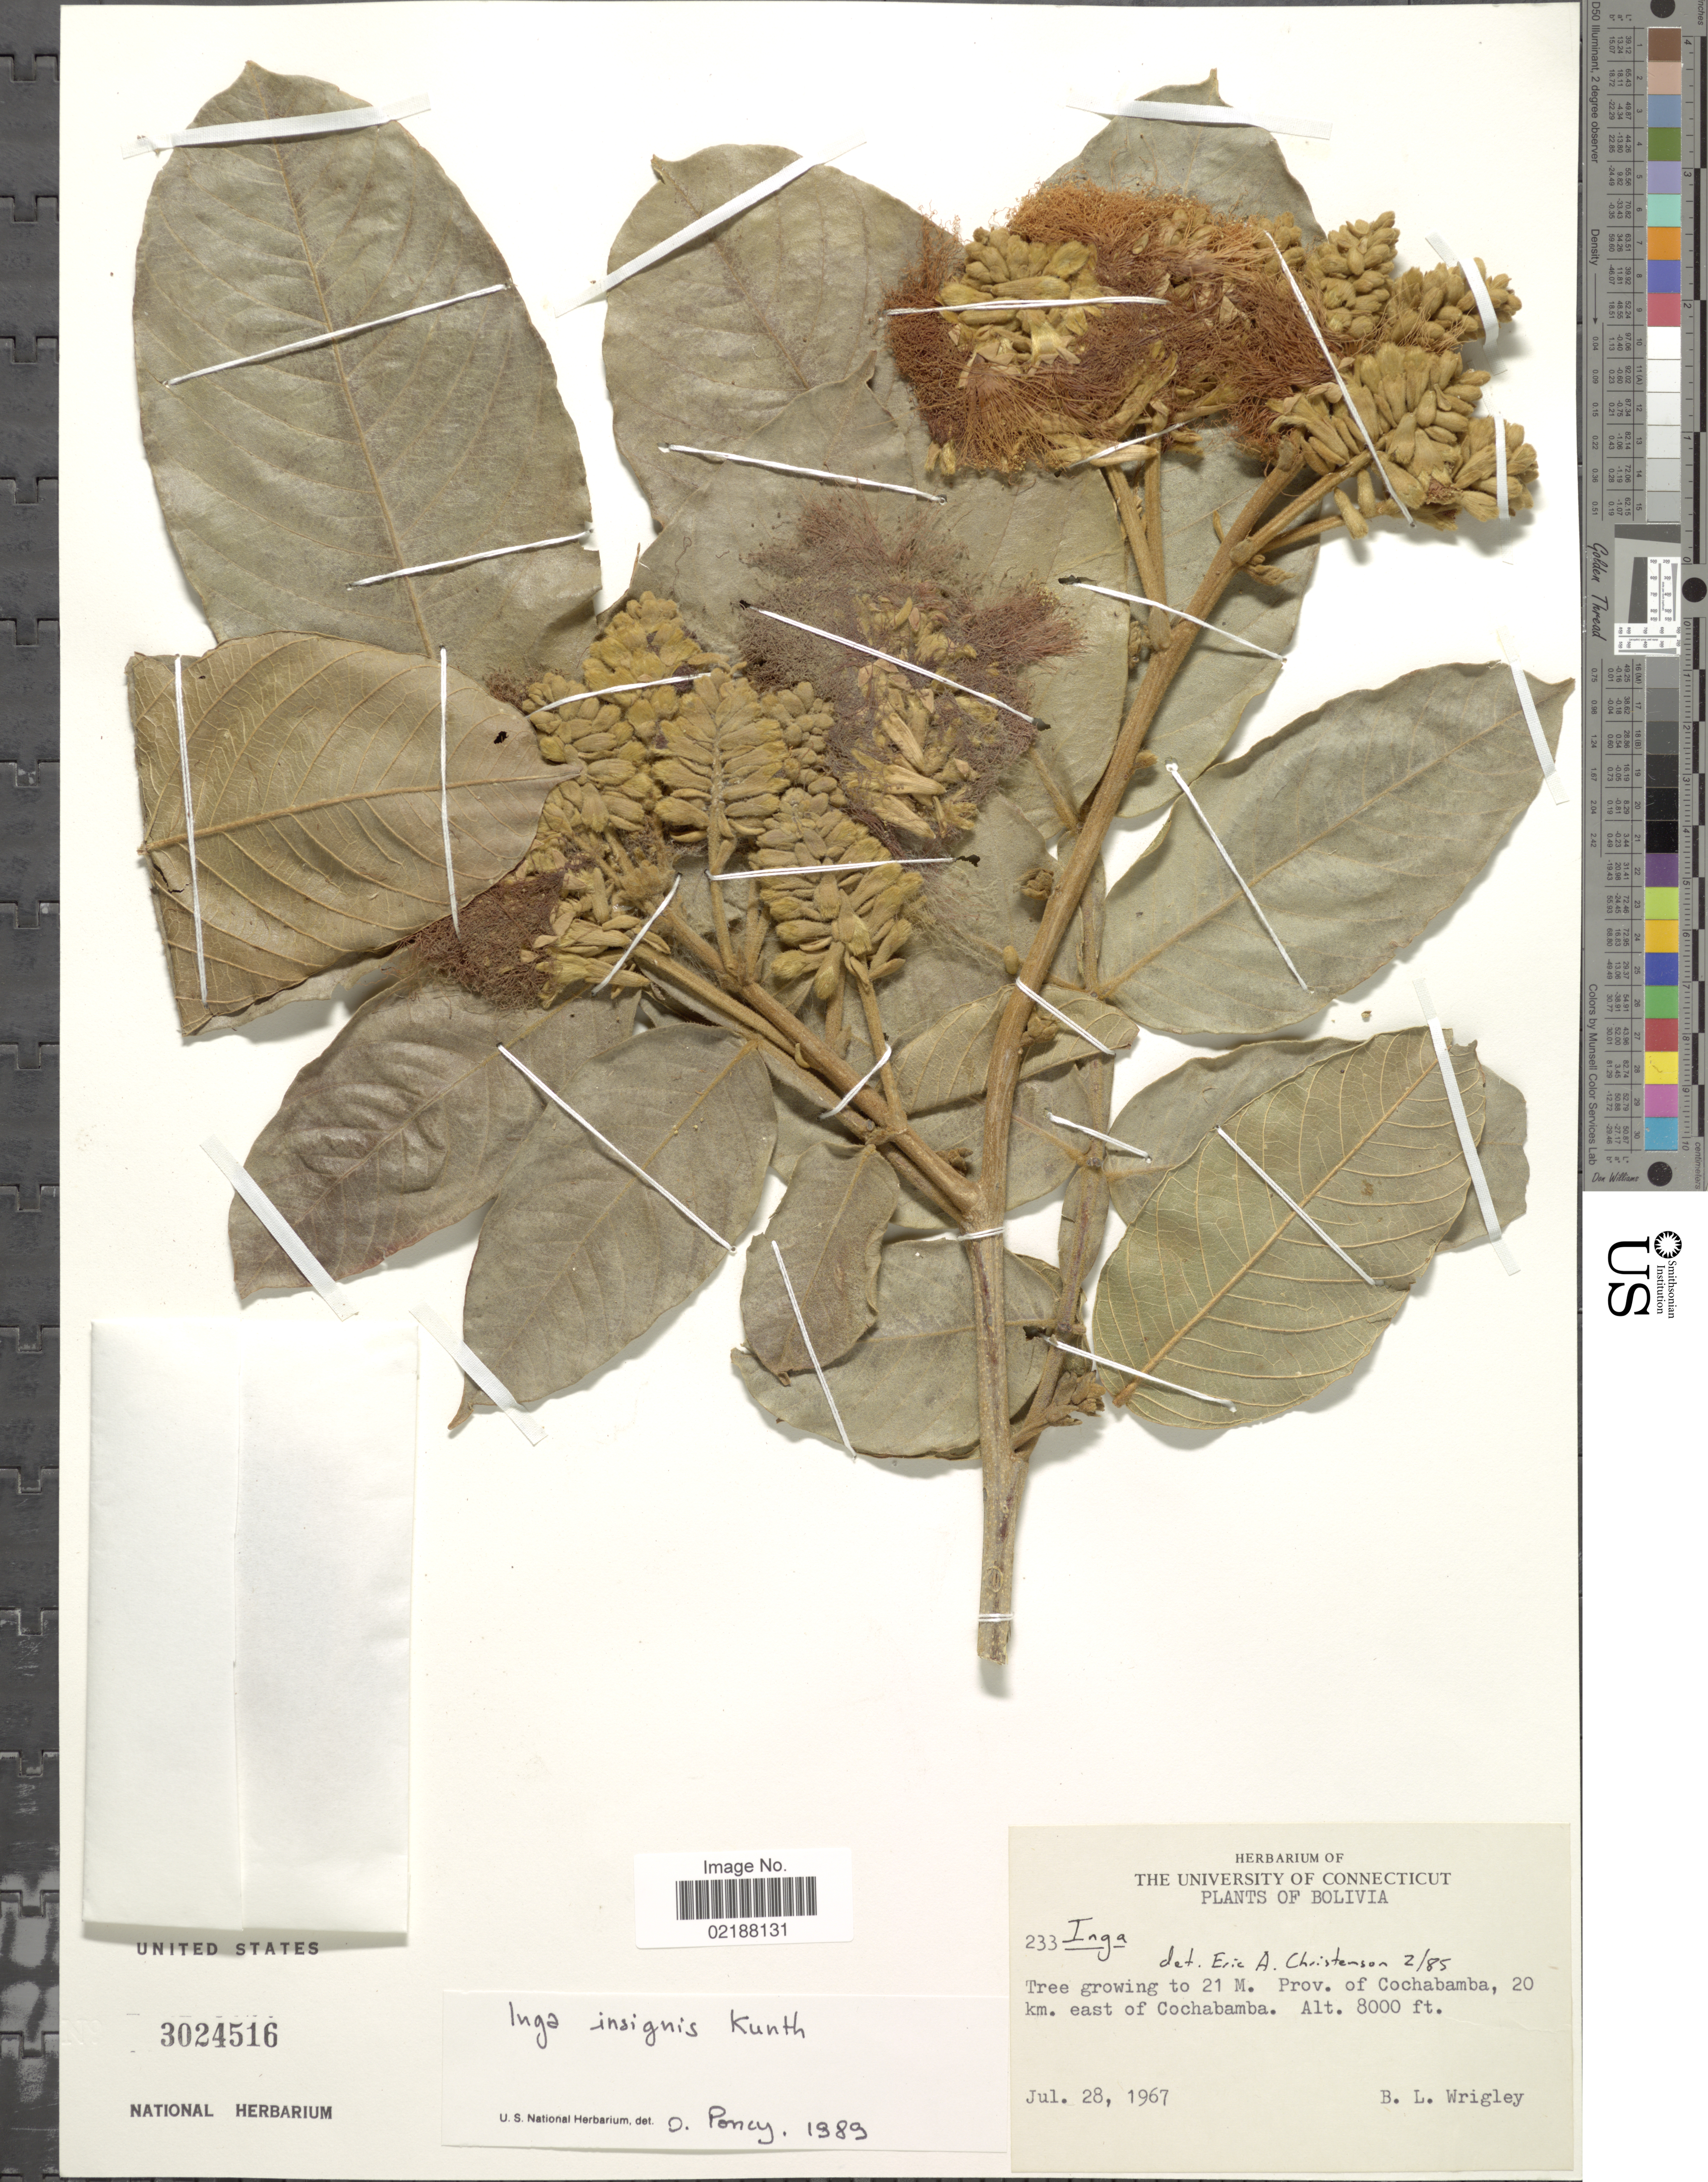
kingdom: Plantae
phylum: Tracheophyta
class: Magnoliopsida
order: Fabales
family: Fabaceae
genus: Inga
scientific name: Inga insignis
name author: Kunth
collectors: B. L. Wrigley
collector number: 233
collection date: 1967-07-28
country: Bolivia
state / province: Cochabamba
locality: Prov. of Cochabamba, 20 km. east of Cochabamba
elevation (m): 2438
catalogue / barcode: US 3024516